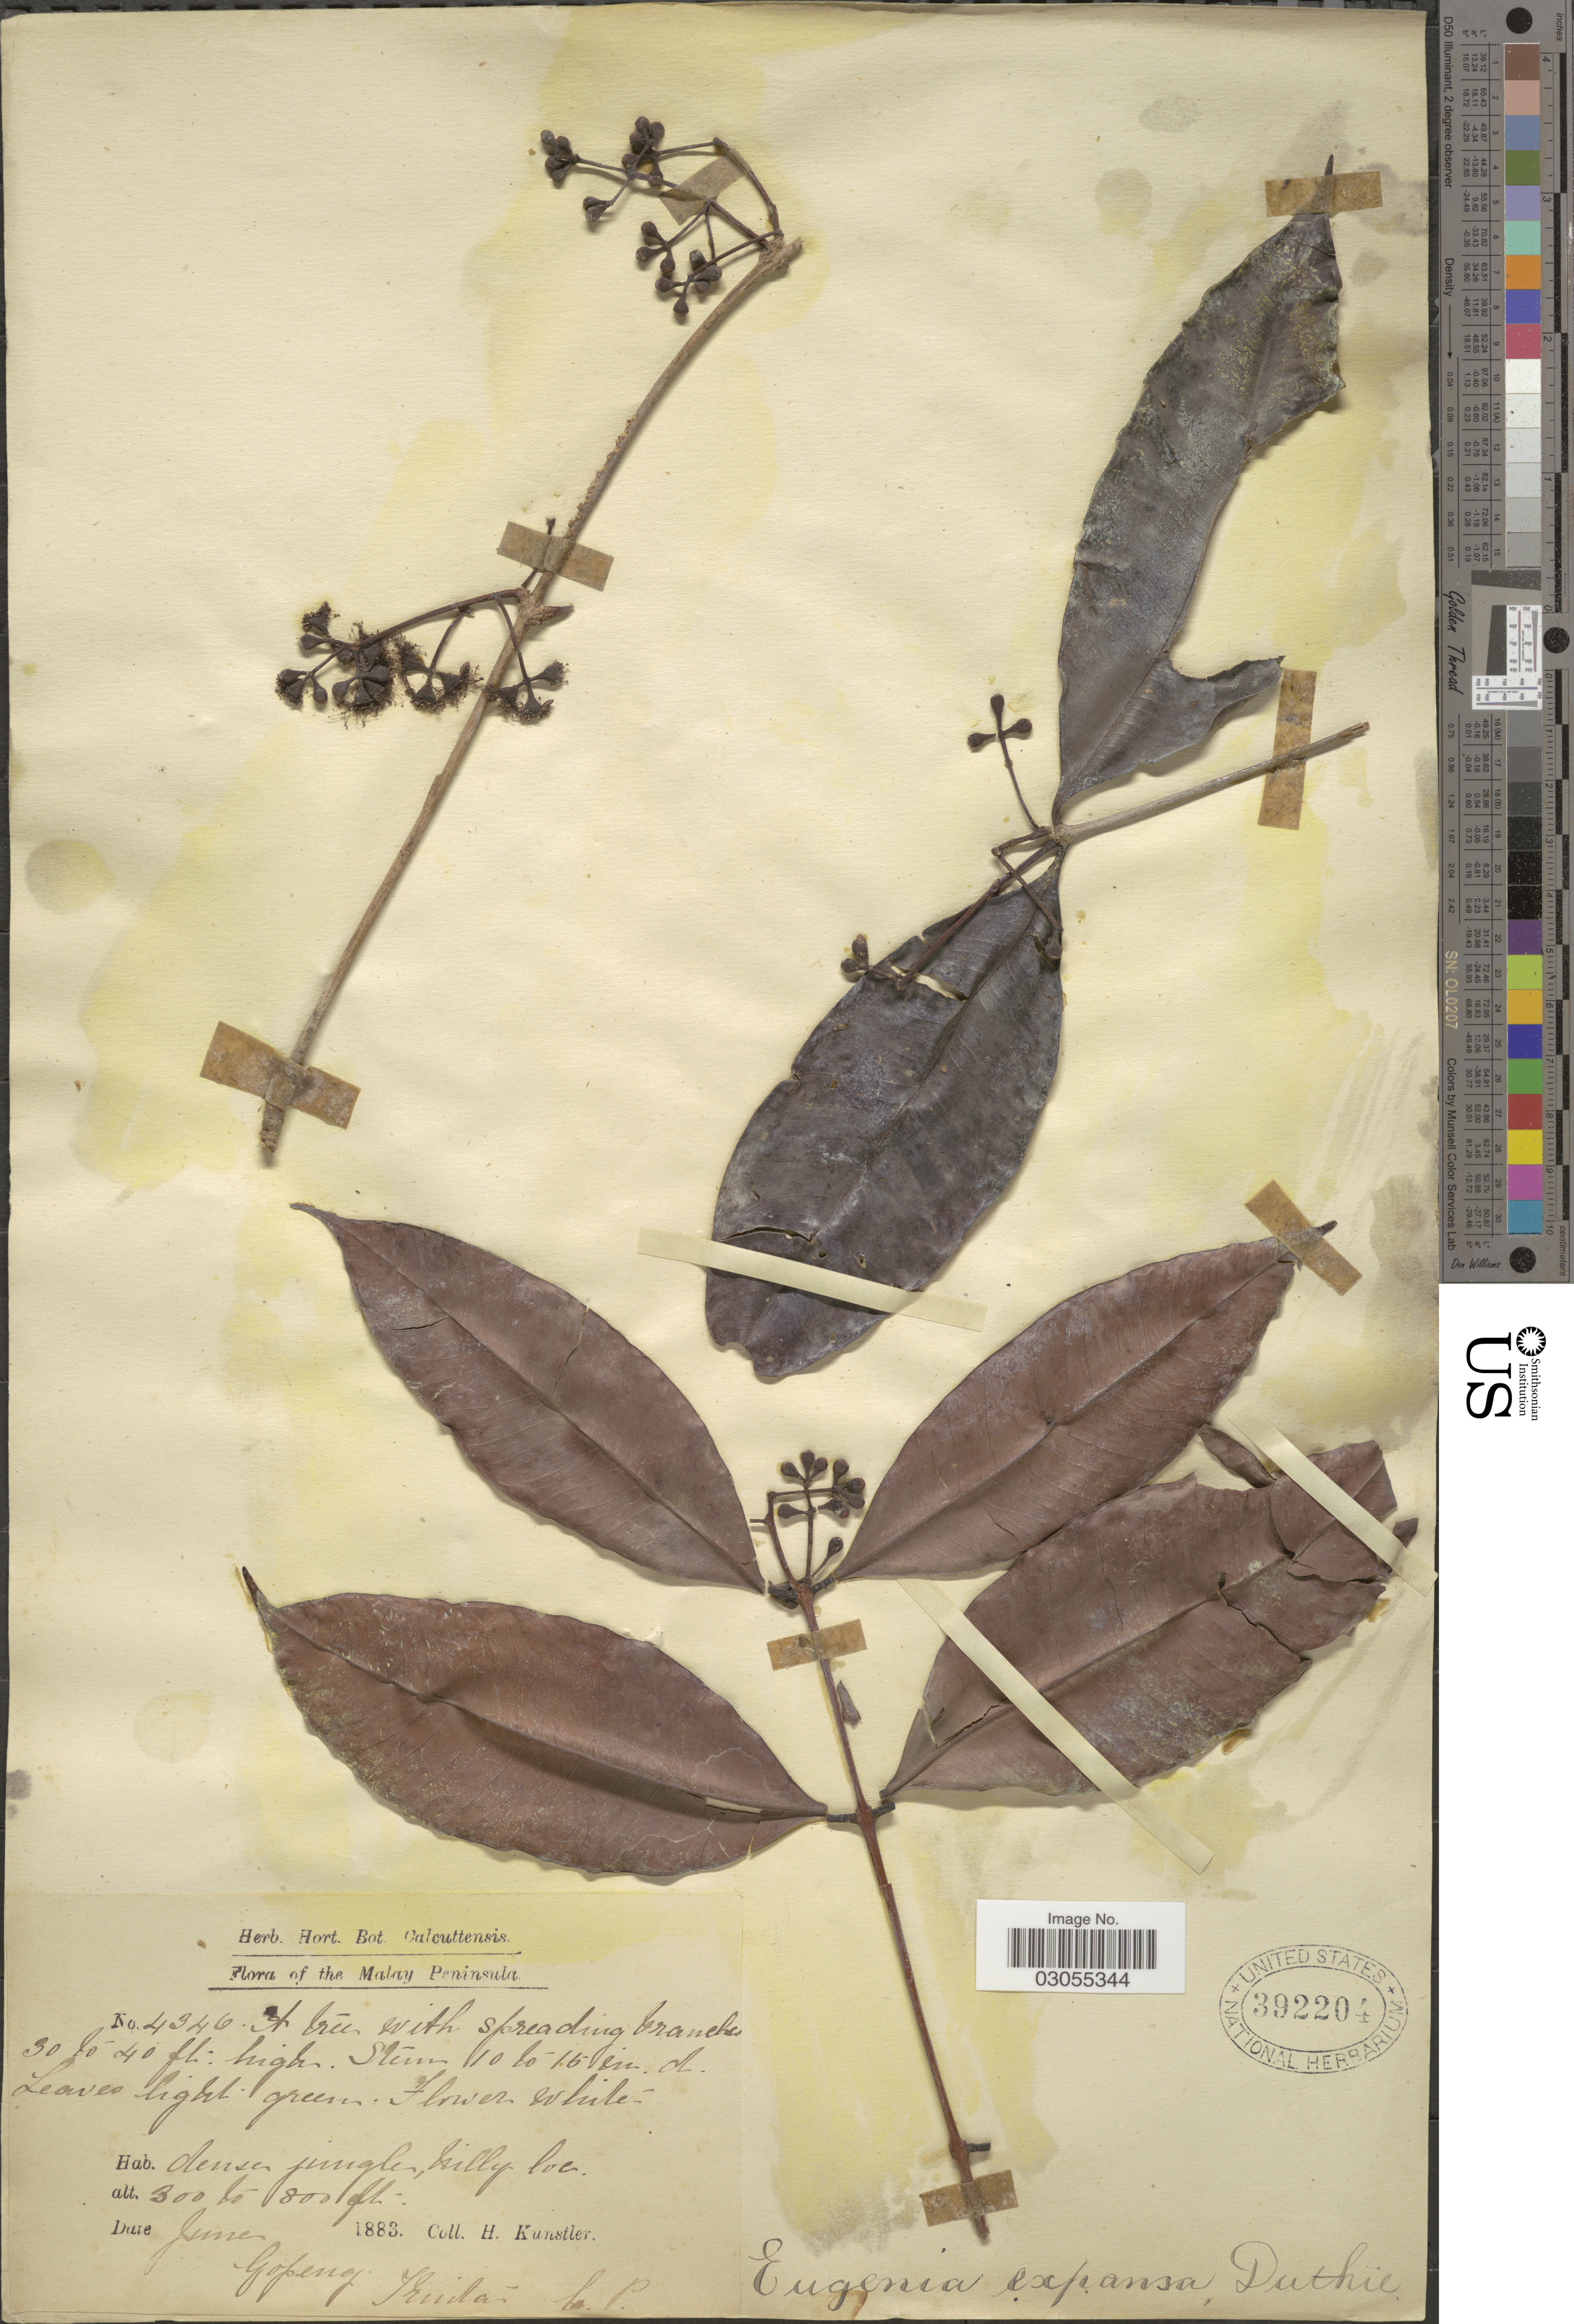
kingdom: Plantae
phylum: Tracheophyta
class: Magnoliopsida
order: Myrtales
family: Myrtaceae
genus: Syzygium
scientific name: Syzygium racemosum subsp. racemosum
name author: (Blume) DC.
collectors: H. Kunstler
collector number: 4346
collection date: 1883-06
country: Malaysia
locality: The Malay Peninsula. Gopeng Jenula [interpreted].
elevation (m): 91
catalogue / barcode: US 392204